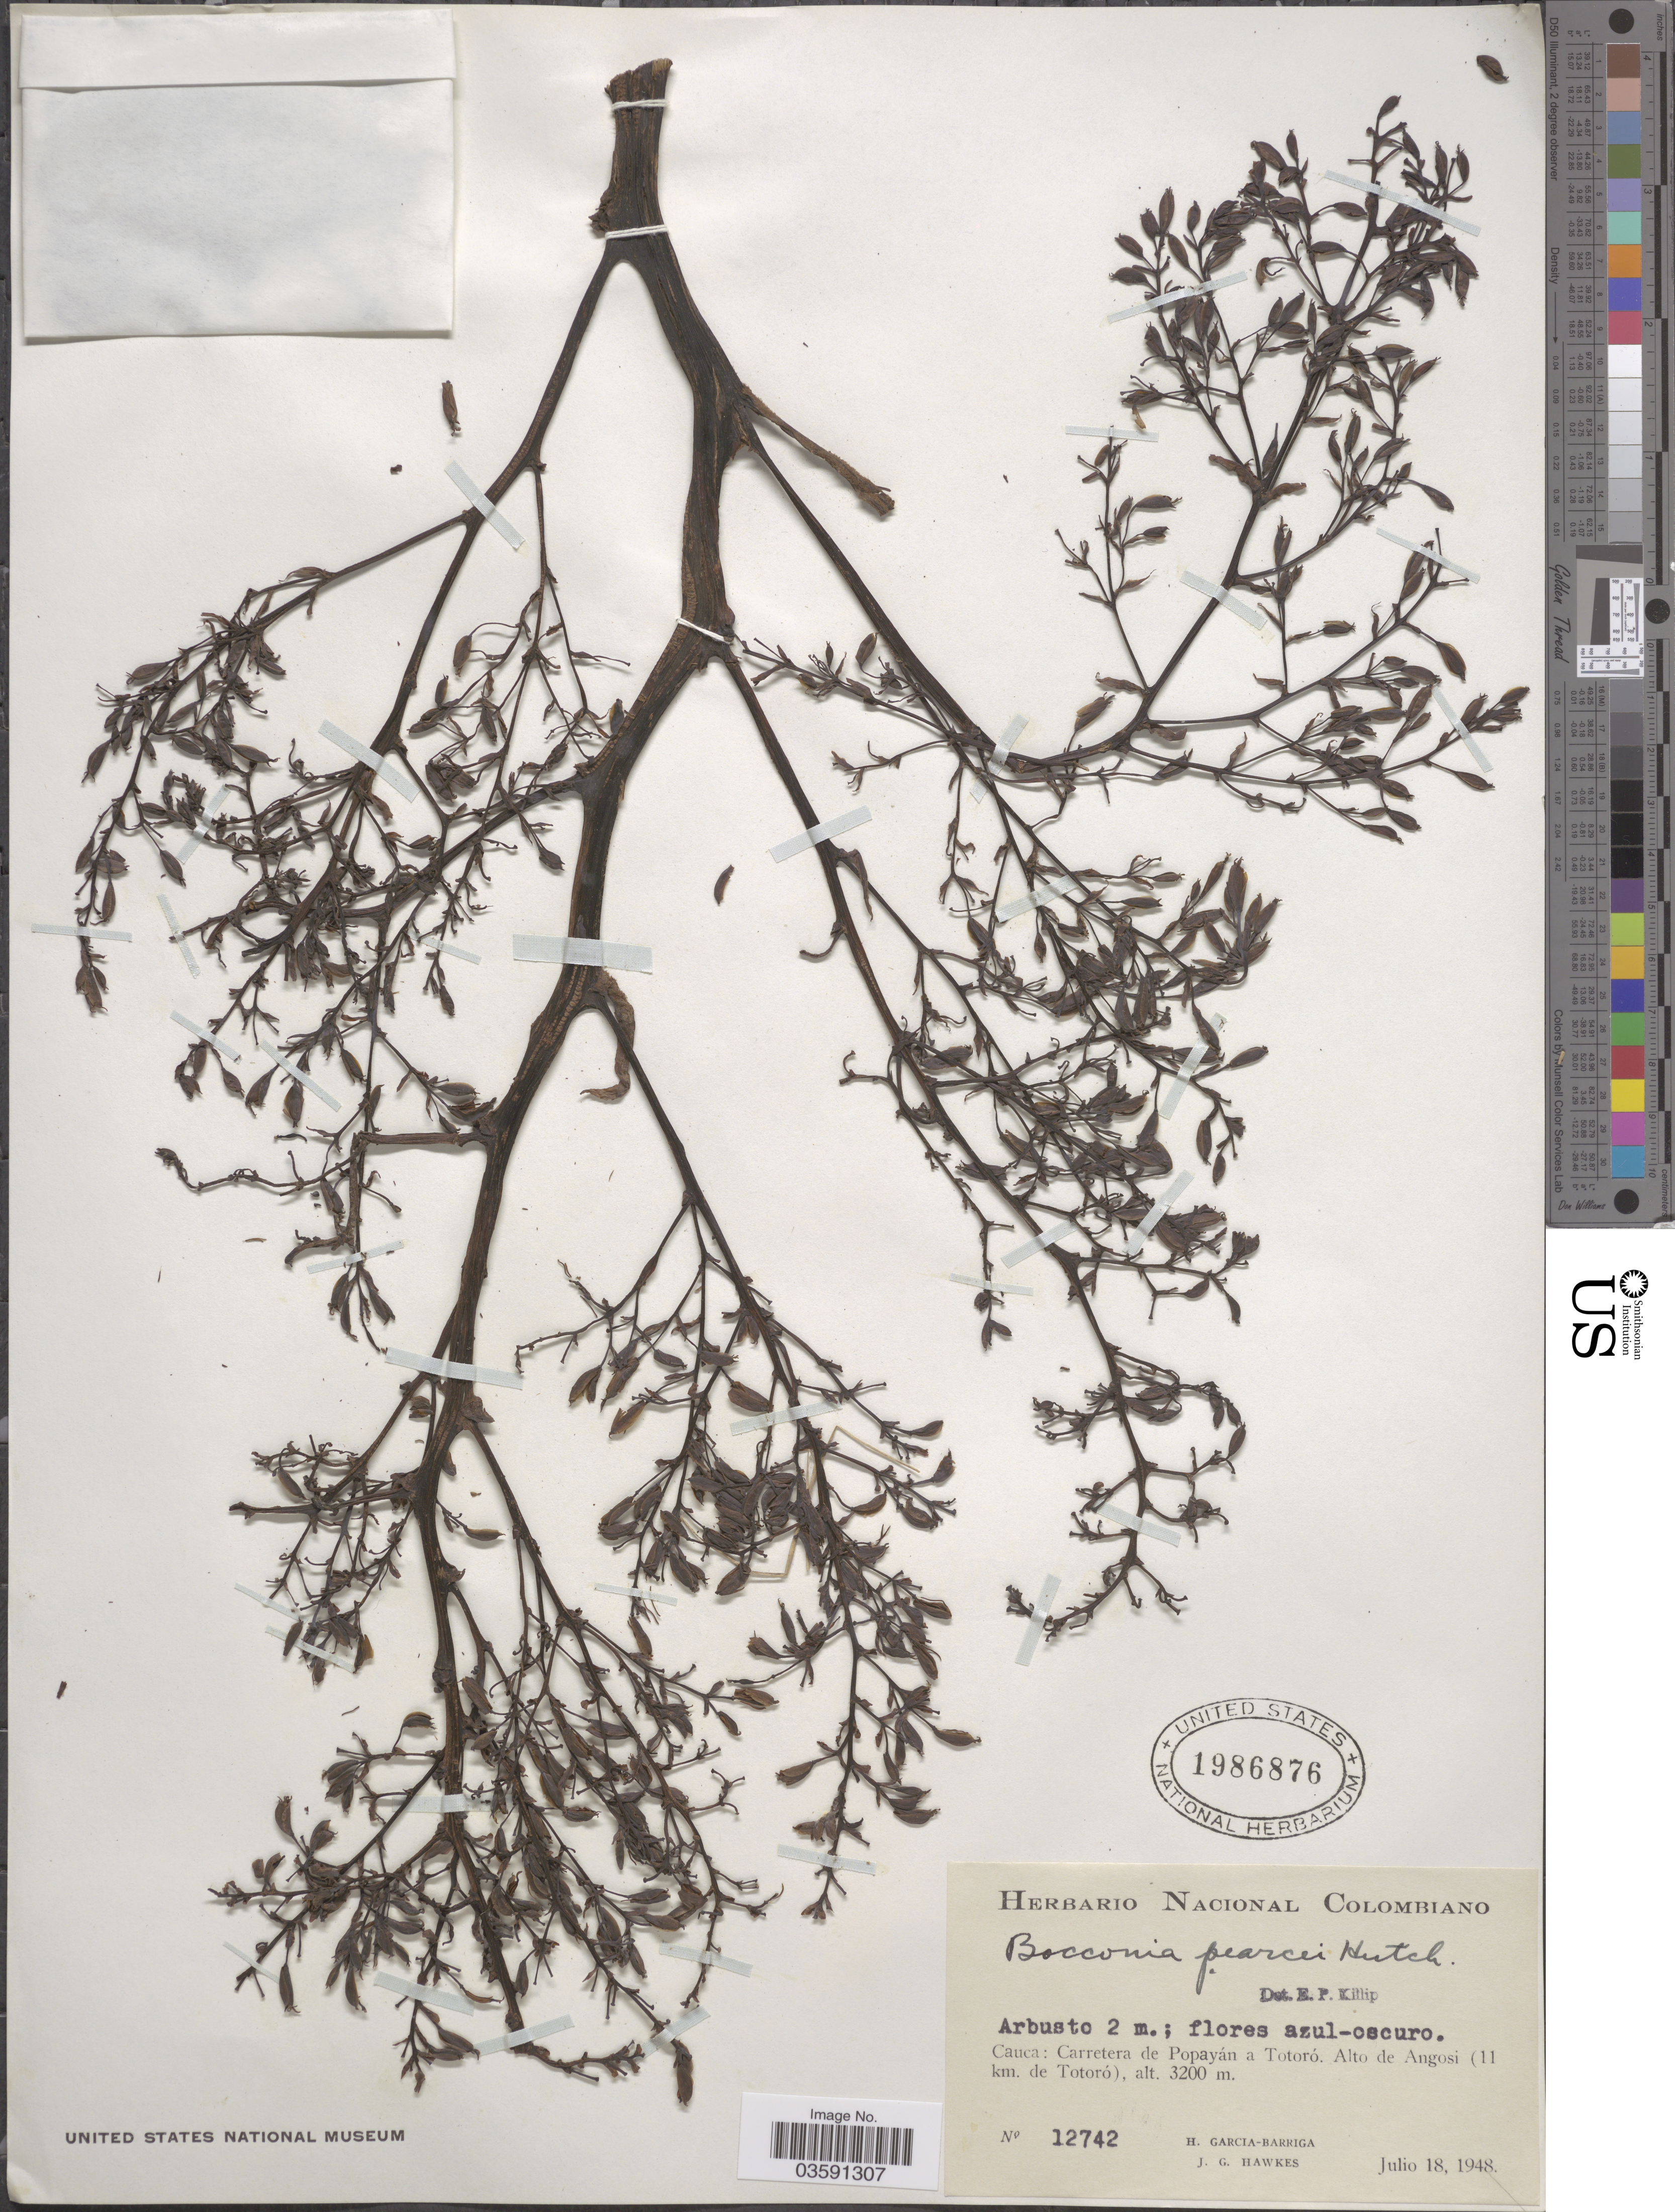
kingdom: Plantae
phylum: Tracheophyta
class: Magnoliopsida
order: Ranunculales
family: Papaveraceae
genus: Bocconia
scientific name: Bocconia integrifolia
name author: Bonpl.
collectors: H. García Barriga & J. Hawkes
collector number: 12742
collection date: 1948-07-18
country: Colombia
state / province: Cauca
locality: Carretera de Popayán a Totoró. Alto de Angosi (11 km. de Totoró).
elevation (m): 3200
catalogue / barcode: US 1986876